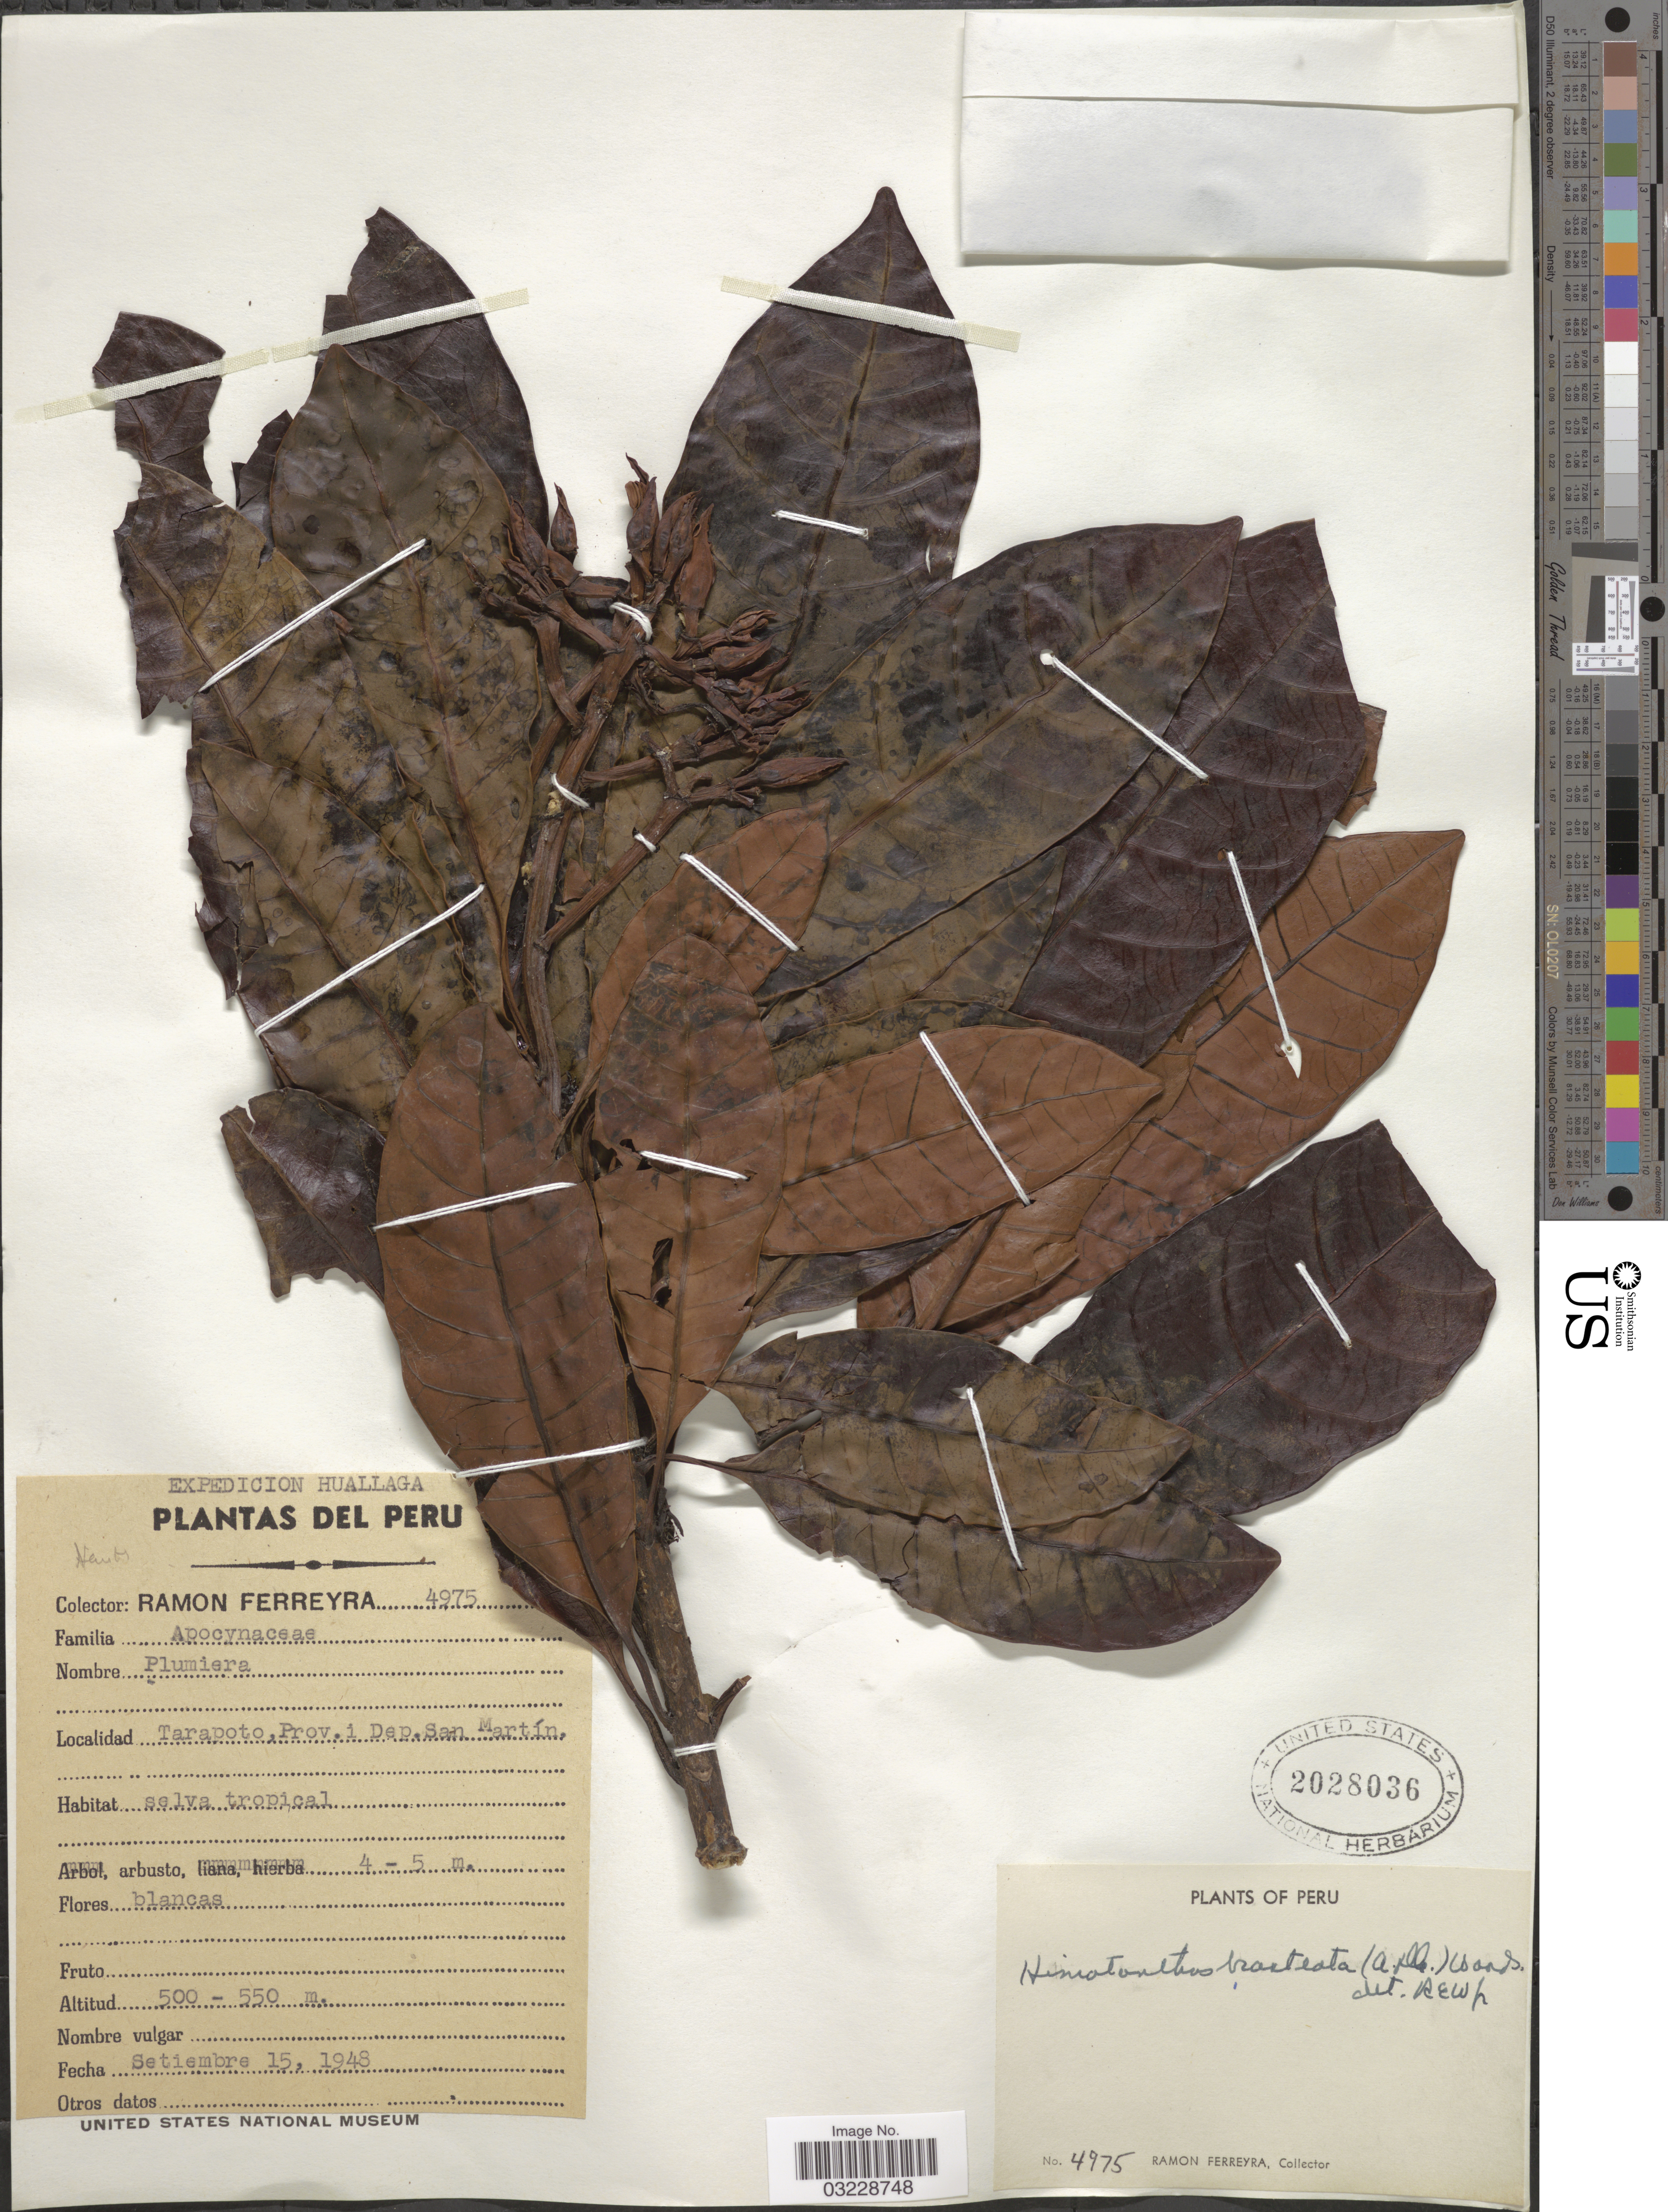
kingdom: Plantae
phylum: Tracheophyta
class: Magnoliopsida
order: Gentianales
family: Apocynaceae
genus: Himatanthus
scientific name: Himatanthus bracteatus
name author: (A. DC.) Woodson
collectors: R. A. Ferreyra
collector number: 4975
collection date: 1948-09-15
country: Peru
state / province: San Martín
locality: Huallaga. Tarapoto, Prov. i Dep. San Martin.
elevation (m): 500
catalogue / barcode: US 2028036